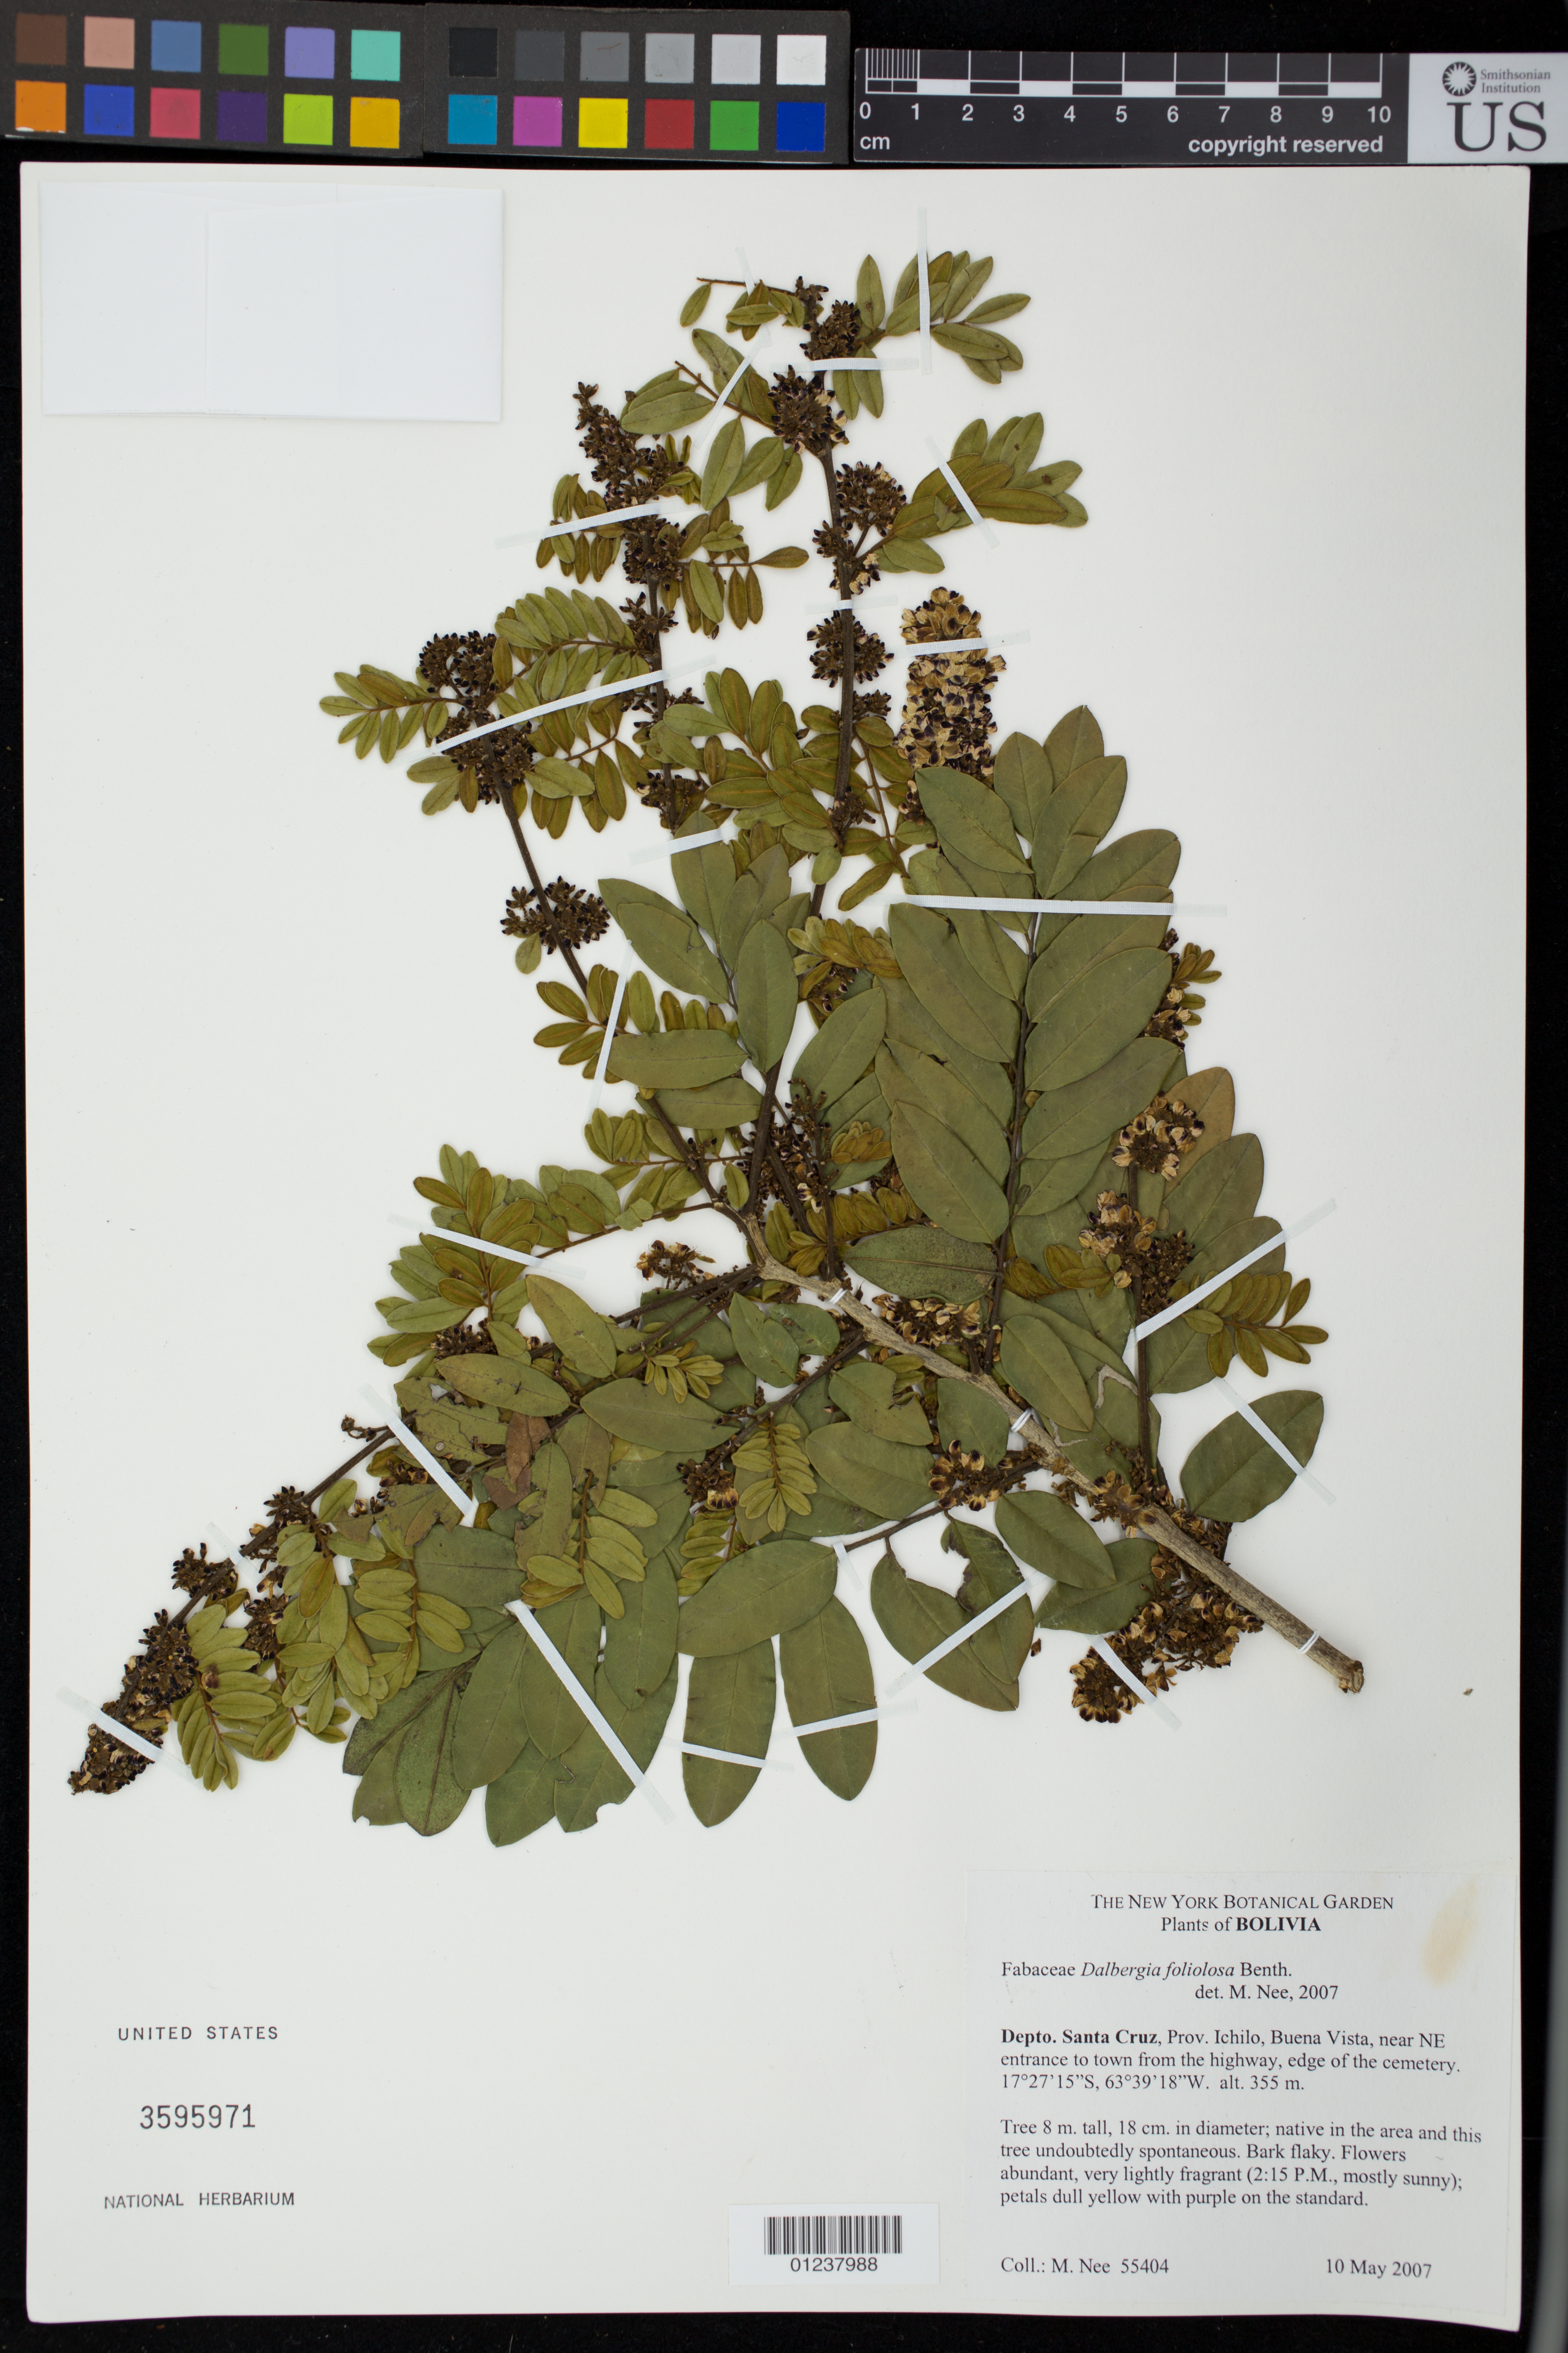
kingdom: Plantae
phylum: Tracheophyta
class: Magnoliopsida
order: Fabales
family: Fabaceae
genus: Dalbergia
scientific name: Dalbergia foliosa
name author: (Benth.) A.M. Carvalho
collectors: N. Nee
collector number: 55404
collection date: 2007-03-10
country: Bolivia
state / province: Santa Cruz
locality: Prov. Ichilo, Buena Vista near NE entrance to town from the highway, edge of the cemetary.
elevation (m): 355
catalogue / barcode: US 3595971